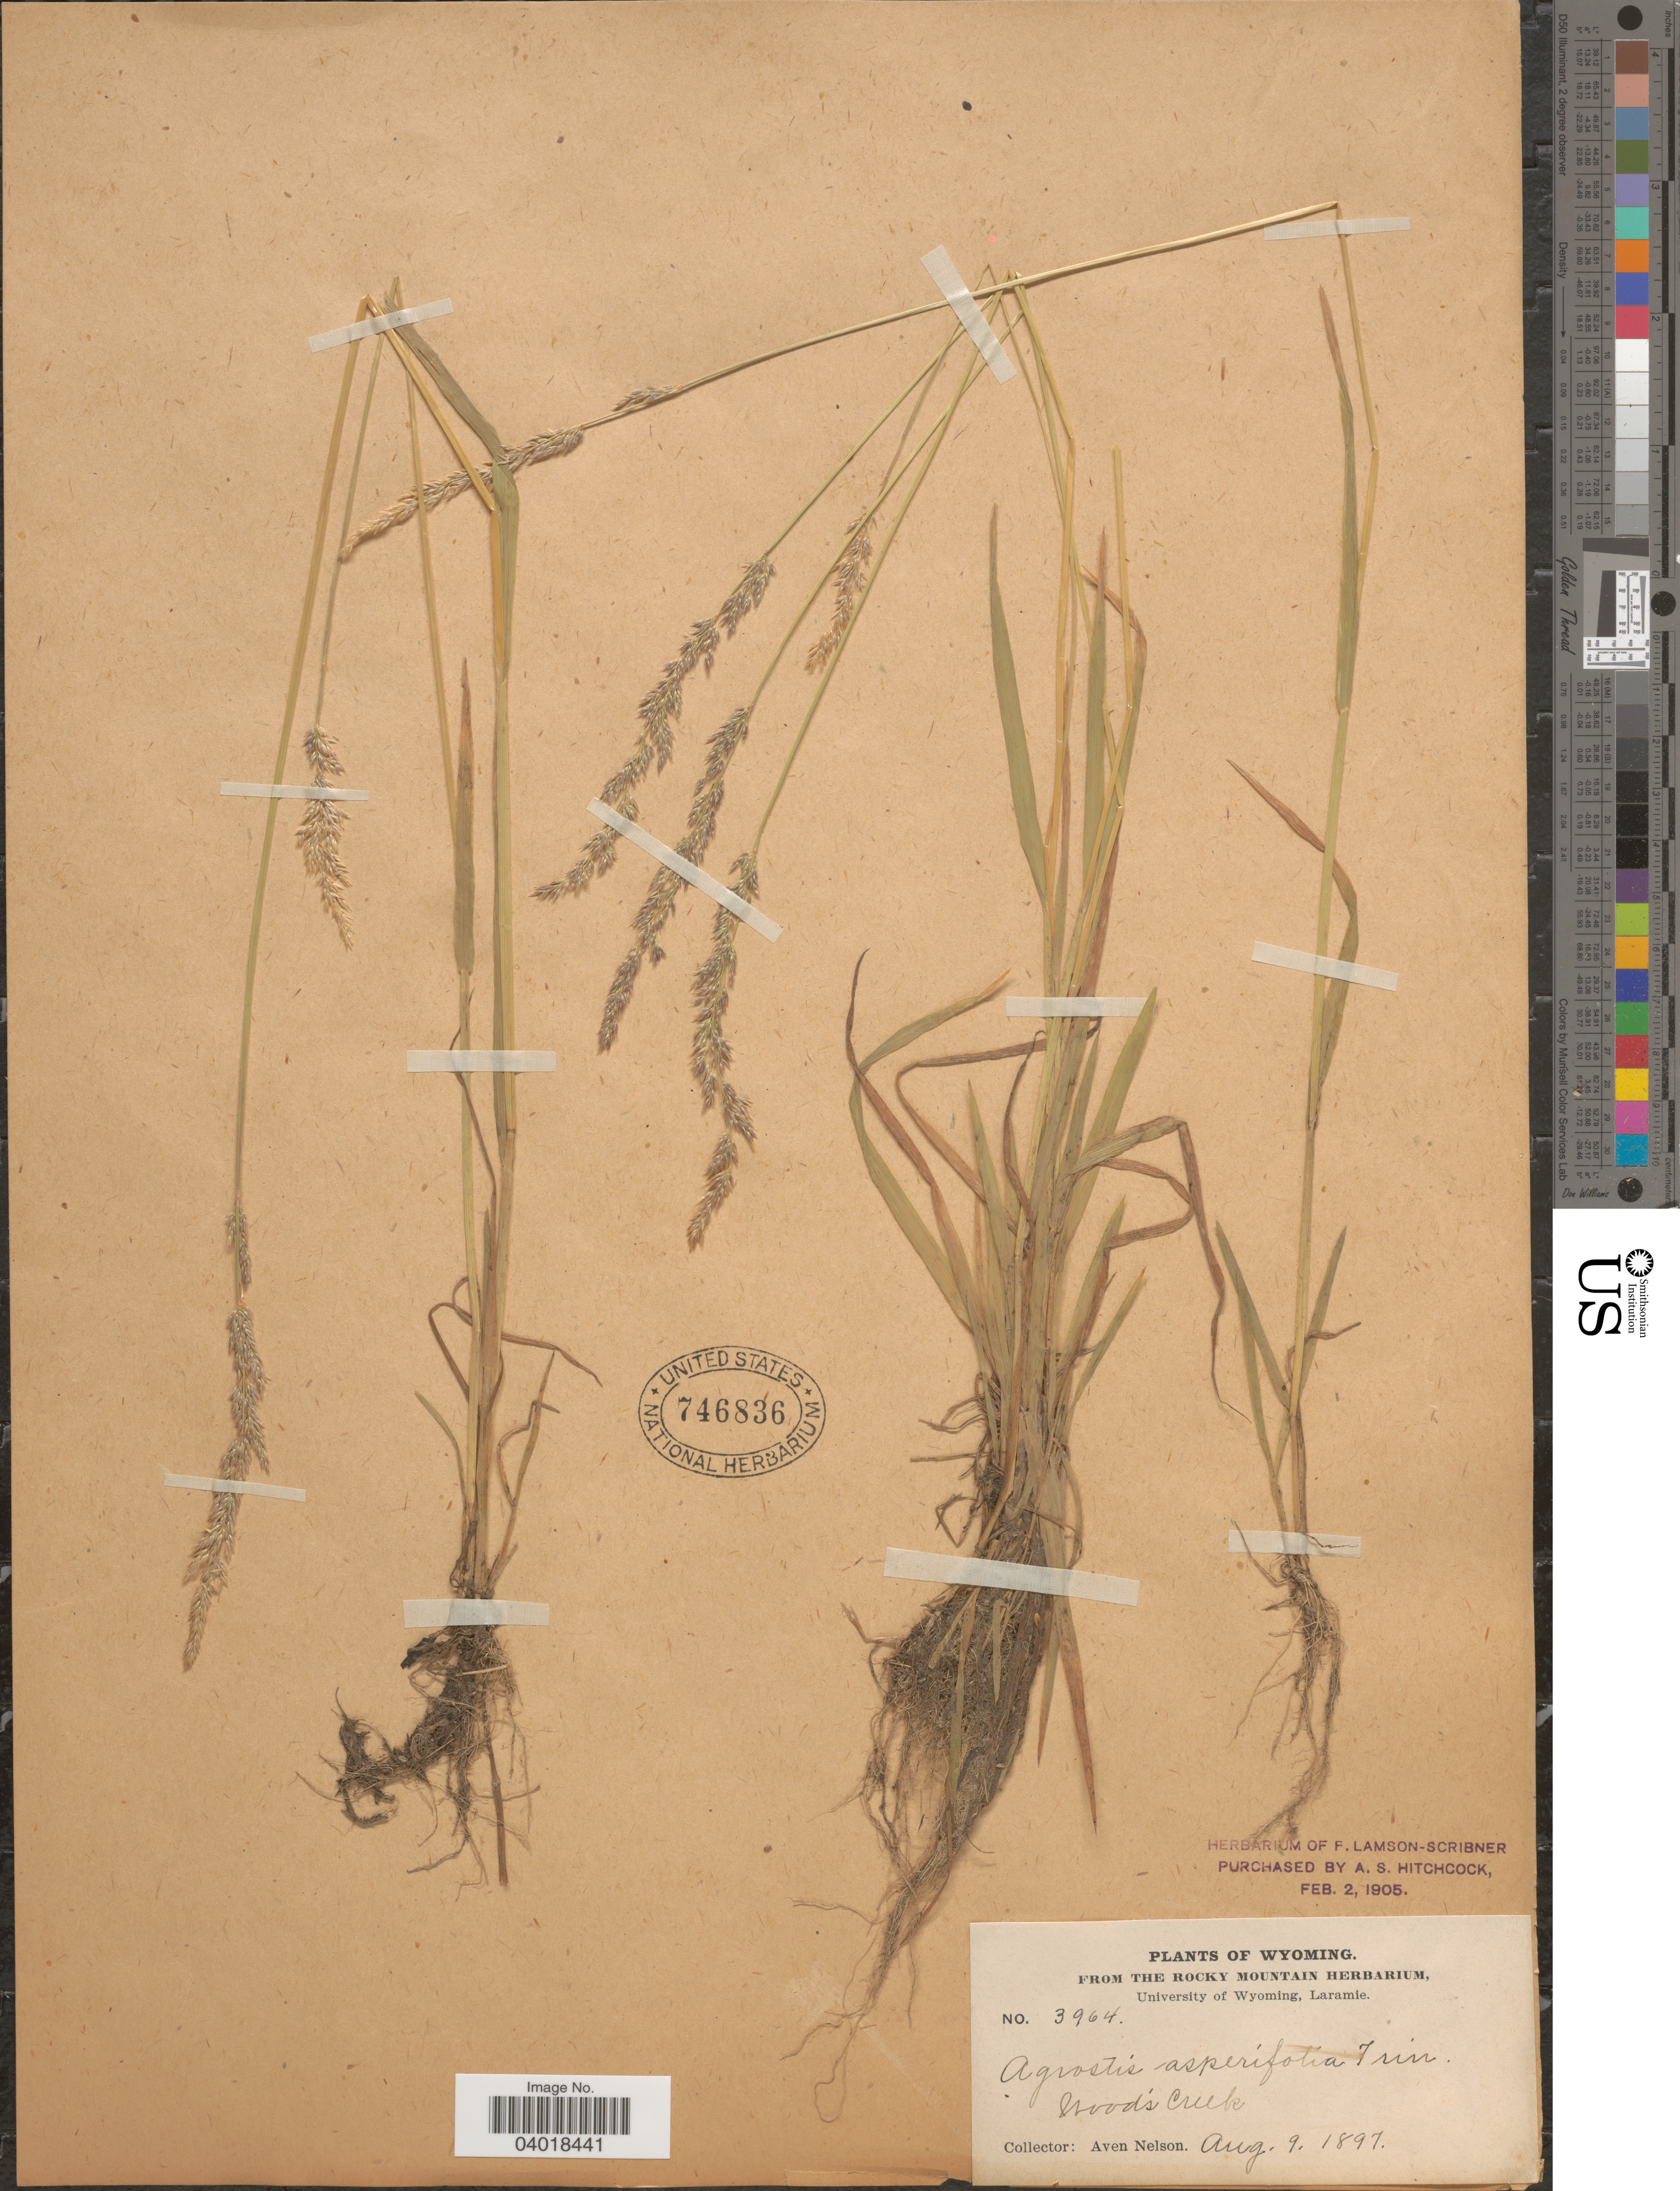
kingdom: Plantae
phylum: Tracheophyta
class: Liliopsida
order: Poales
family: Poaceae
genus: Agrostis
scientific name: Agrostis exarata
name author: Trin.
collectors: A. Nelson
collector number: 3964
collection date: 1897-08-09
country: United States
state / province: Wyoming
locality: Wood's Creek.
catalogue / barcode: US 746836